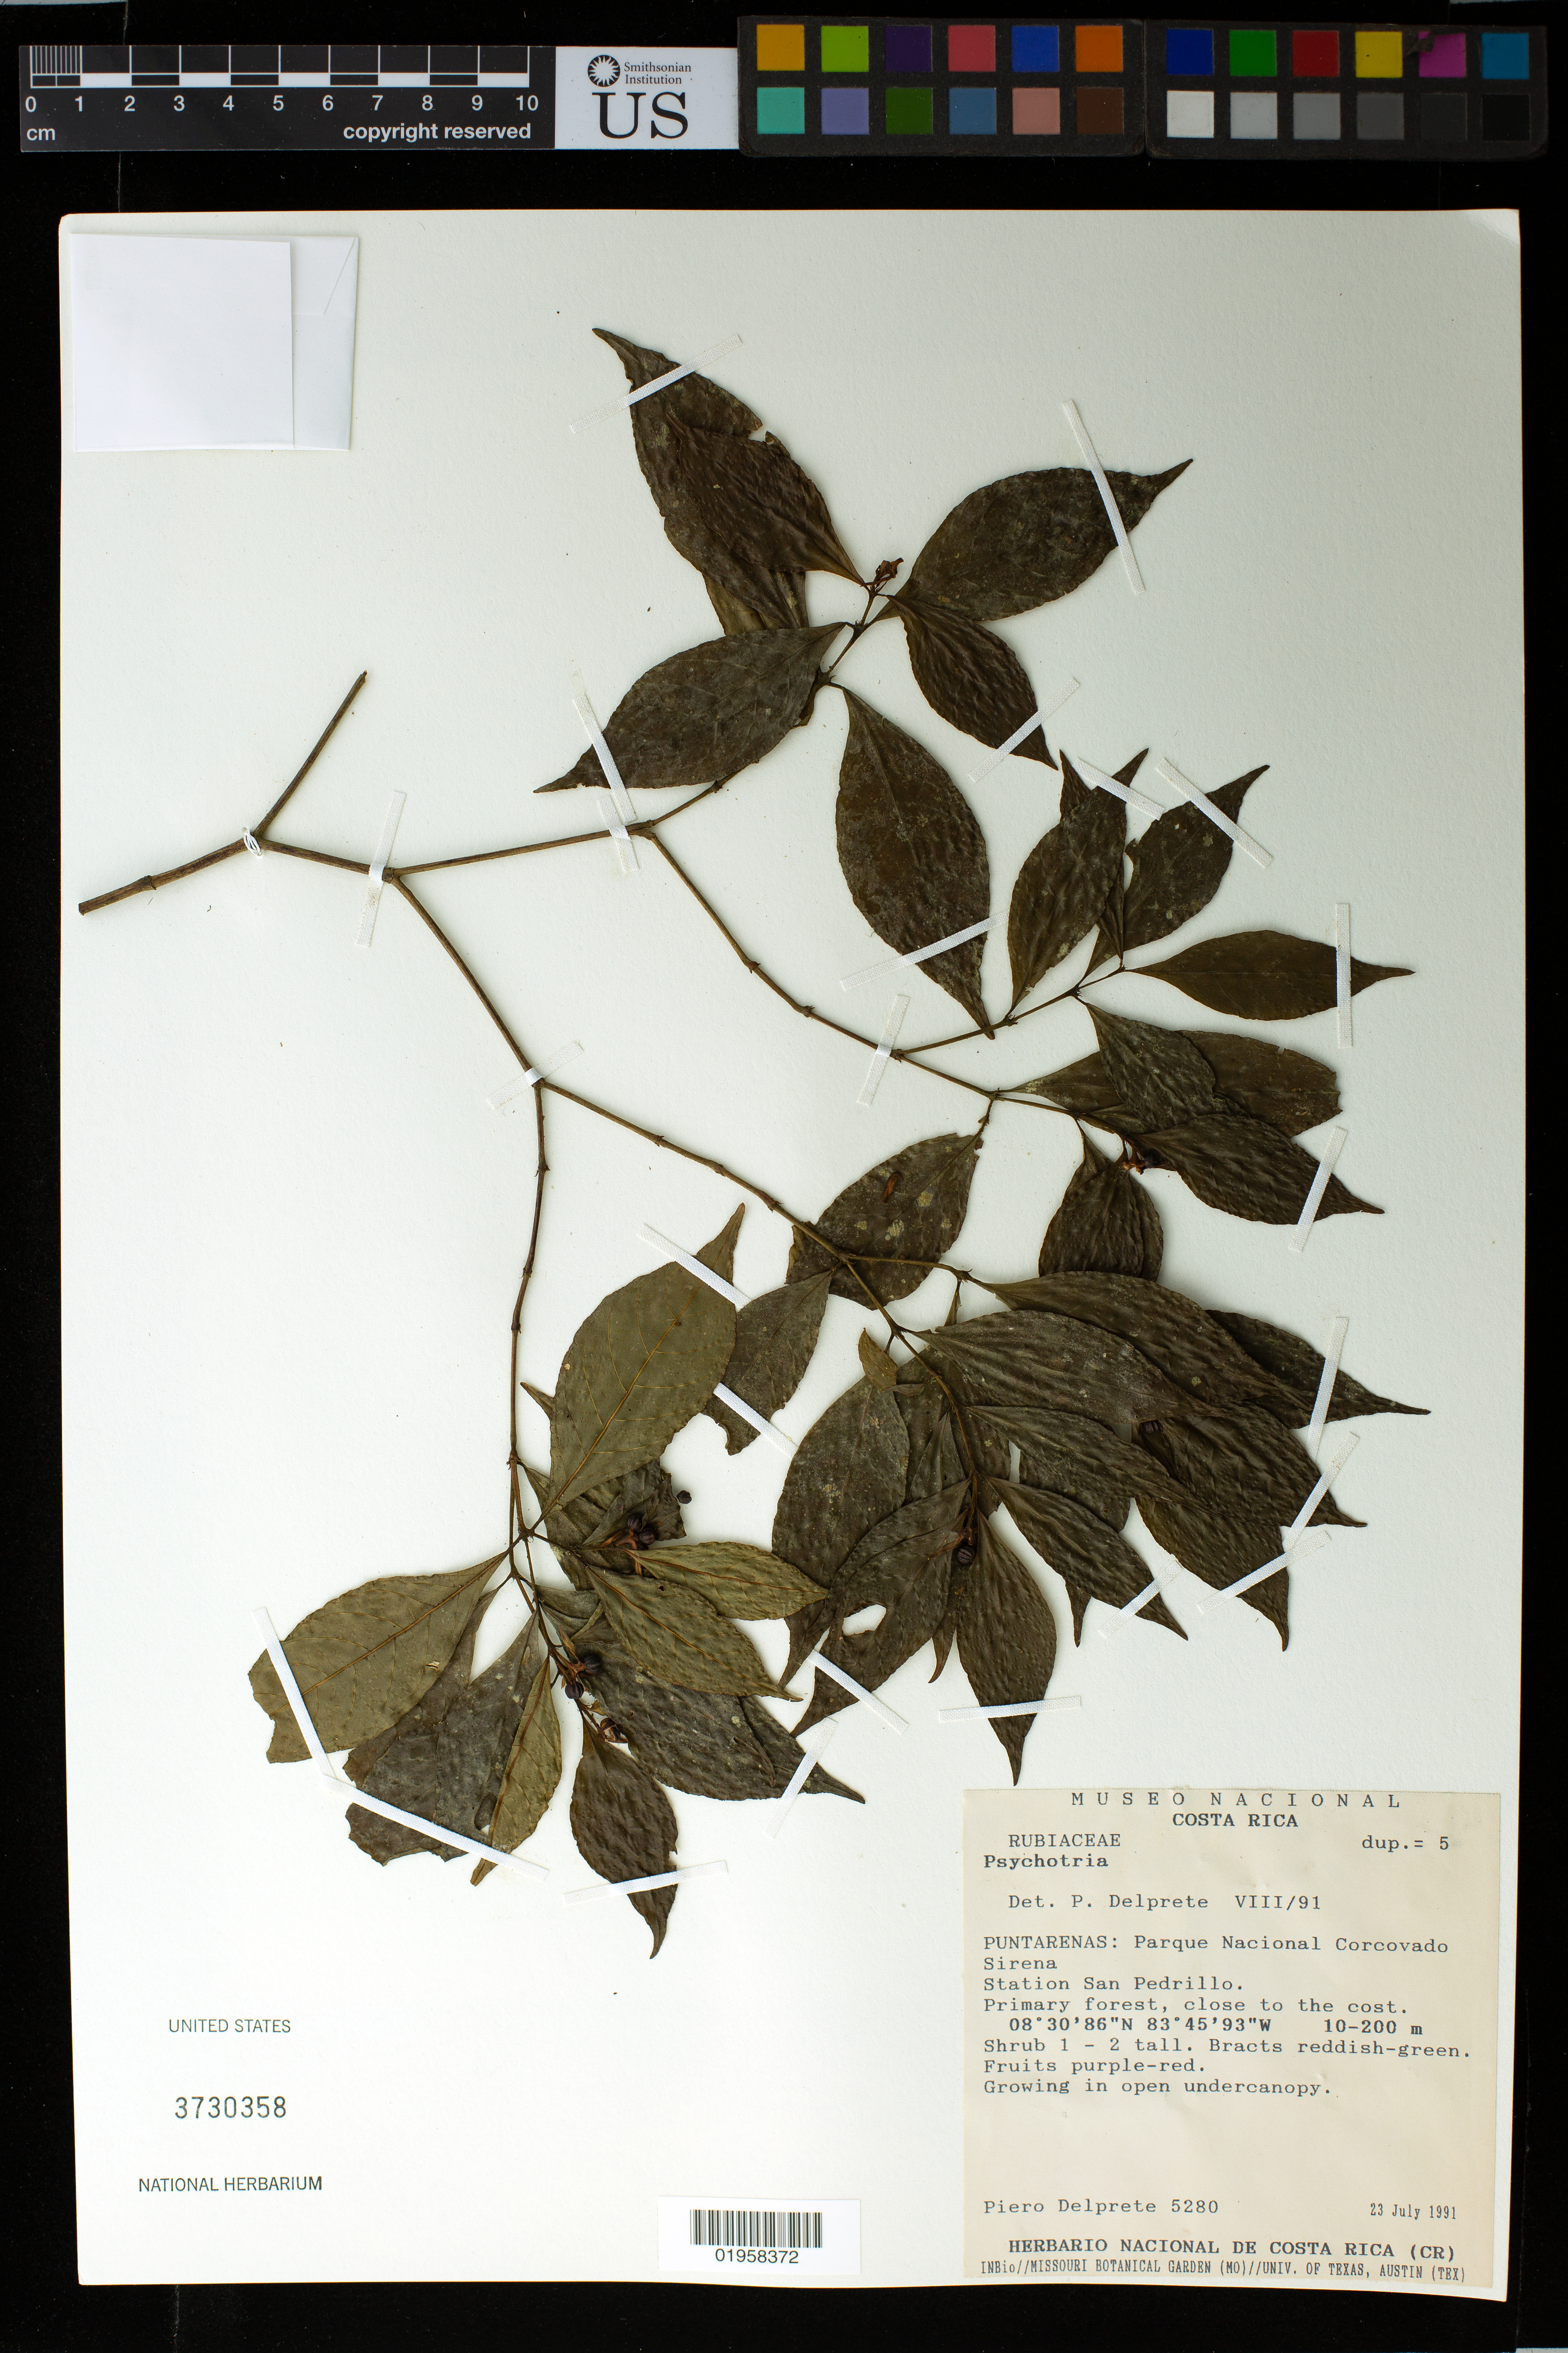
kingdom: Plantae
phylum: Tracheophyta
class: Magnoliopsida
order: Gentianales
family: Rubiaceae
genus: Psychotria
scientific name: Psychotria hoffmannseggiana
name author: (Willd. ex Roem. & Schult.) Müll. Arg.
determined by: Taylor, Charlotte M.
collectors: P. G. Delprete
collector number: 5280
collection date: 1991-07-23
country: Costa Rica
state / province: Puntarenas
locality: Parque Nacional Corcovado Sirena. Station San Pedrillo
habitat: Primary forest, close to the coast. Growing in open undercanopy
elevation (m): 10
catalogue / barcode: US 3730358